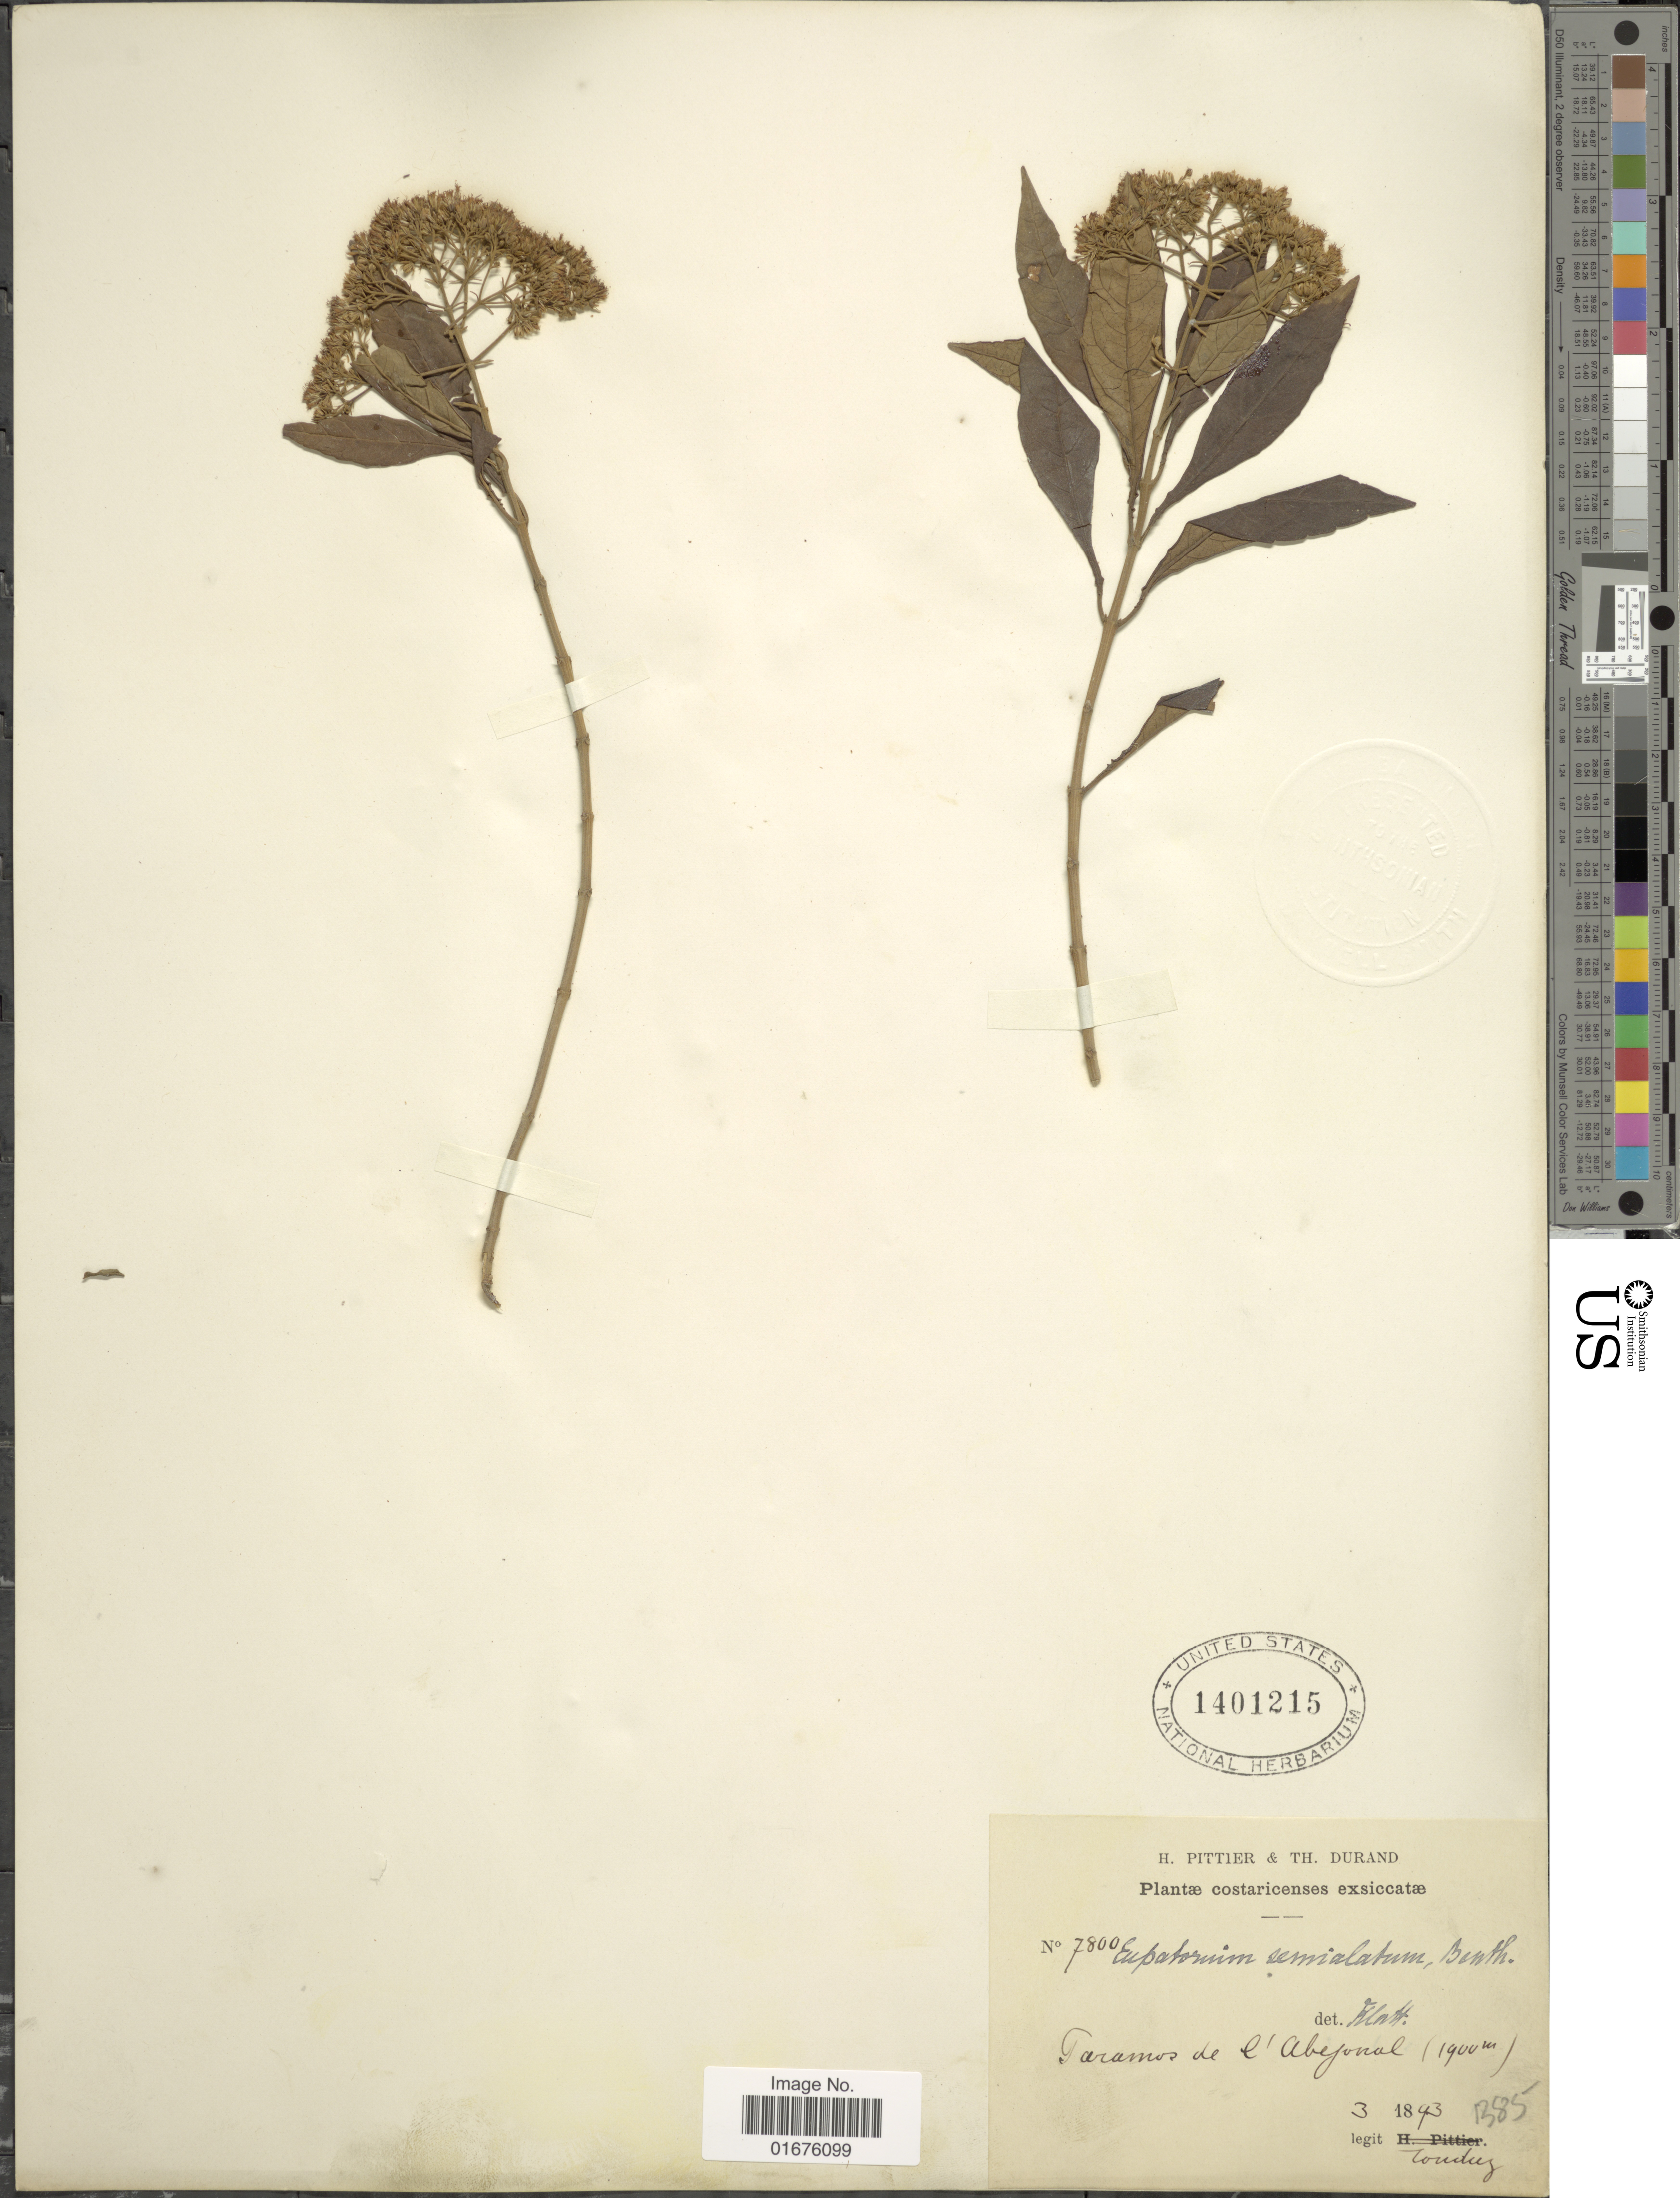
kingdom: Plantae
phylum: Tracheophyta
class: Magnoliopsida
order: Asterales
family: Asteraceae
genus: Ageratina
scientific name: Ageratina ligustrina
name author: (DC.) R.M. King & H. Rob.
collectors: A. Tonduz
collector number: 7800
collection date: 1893-03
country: Costa Rica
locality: Paramos de l'Abejonal.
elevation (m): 1900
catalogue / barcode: US 1401215